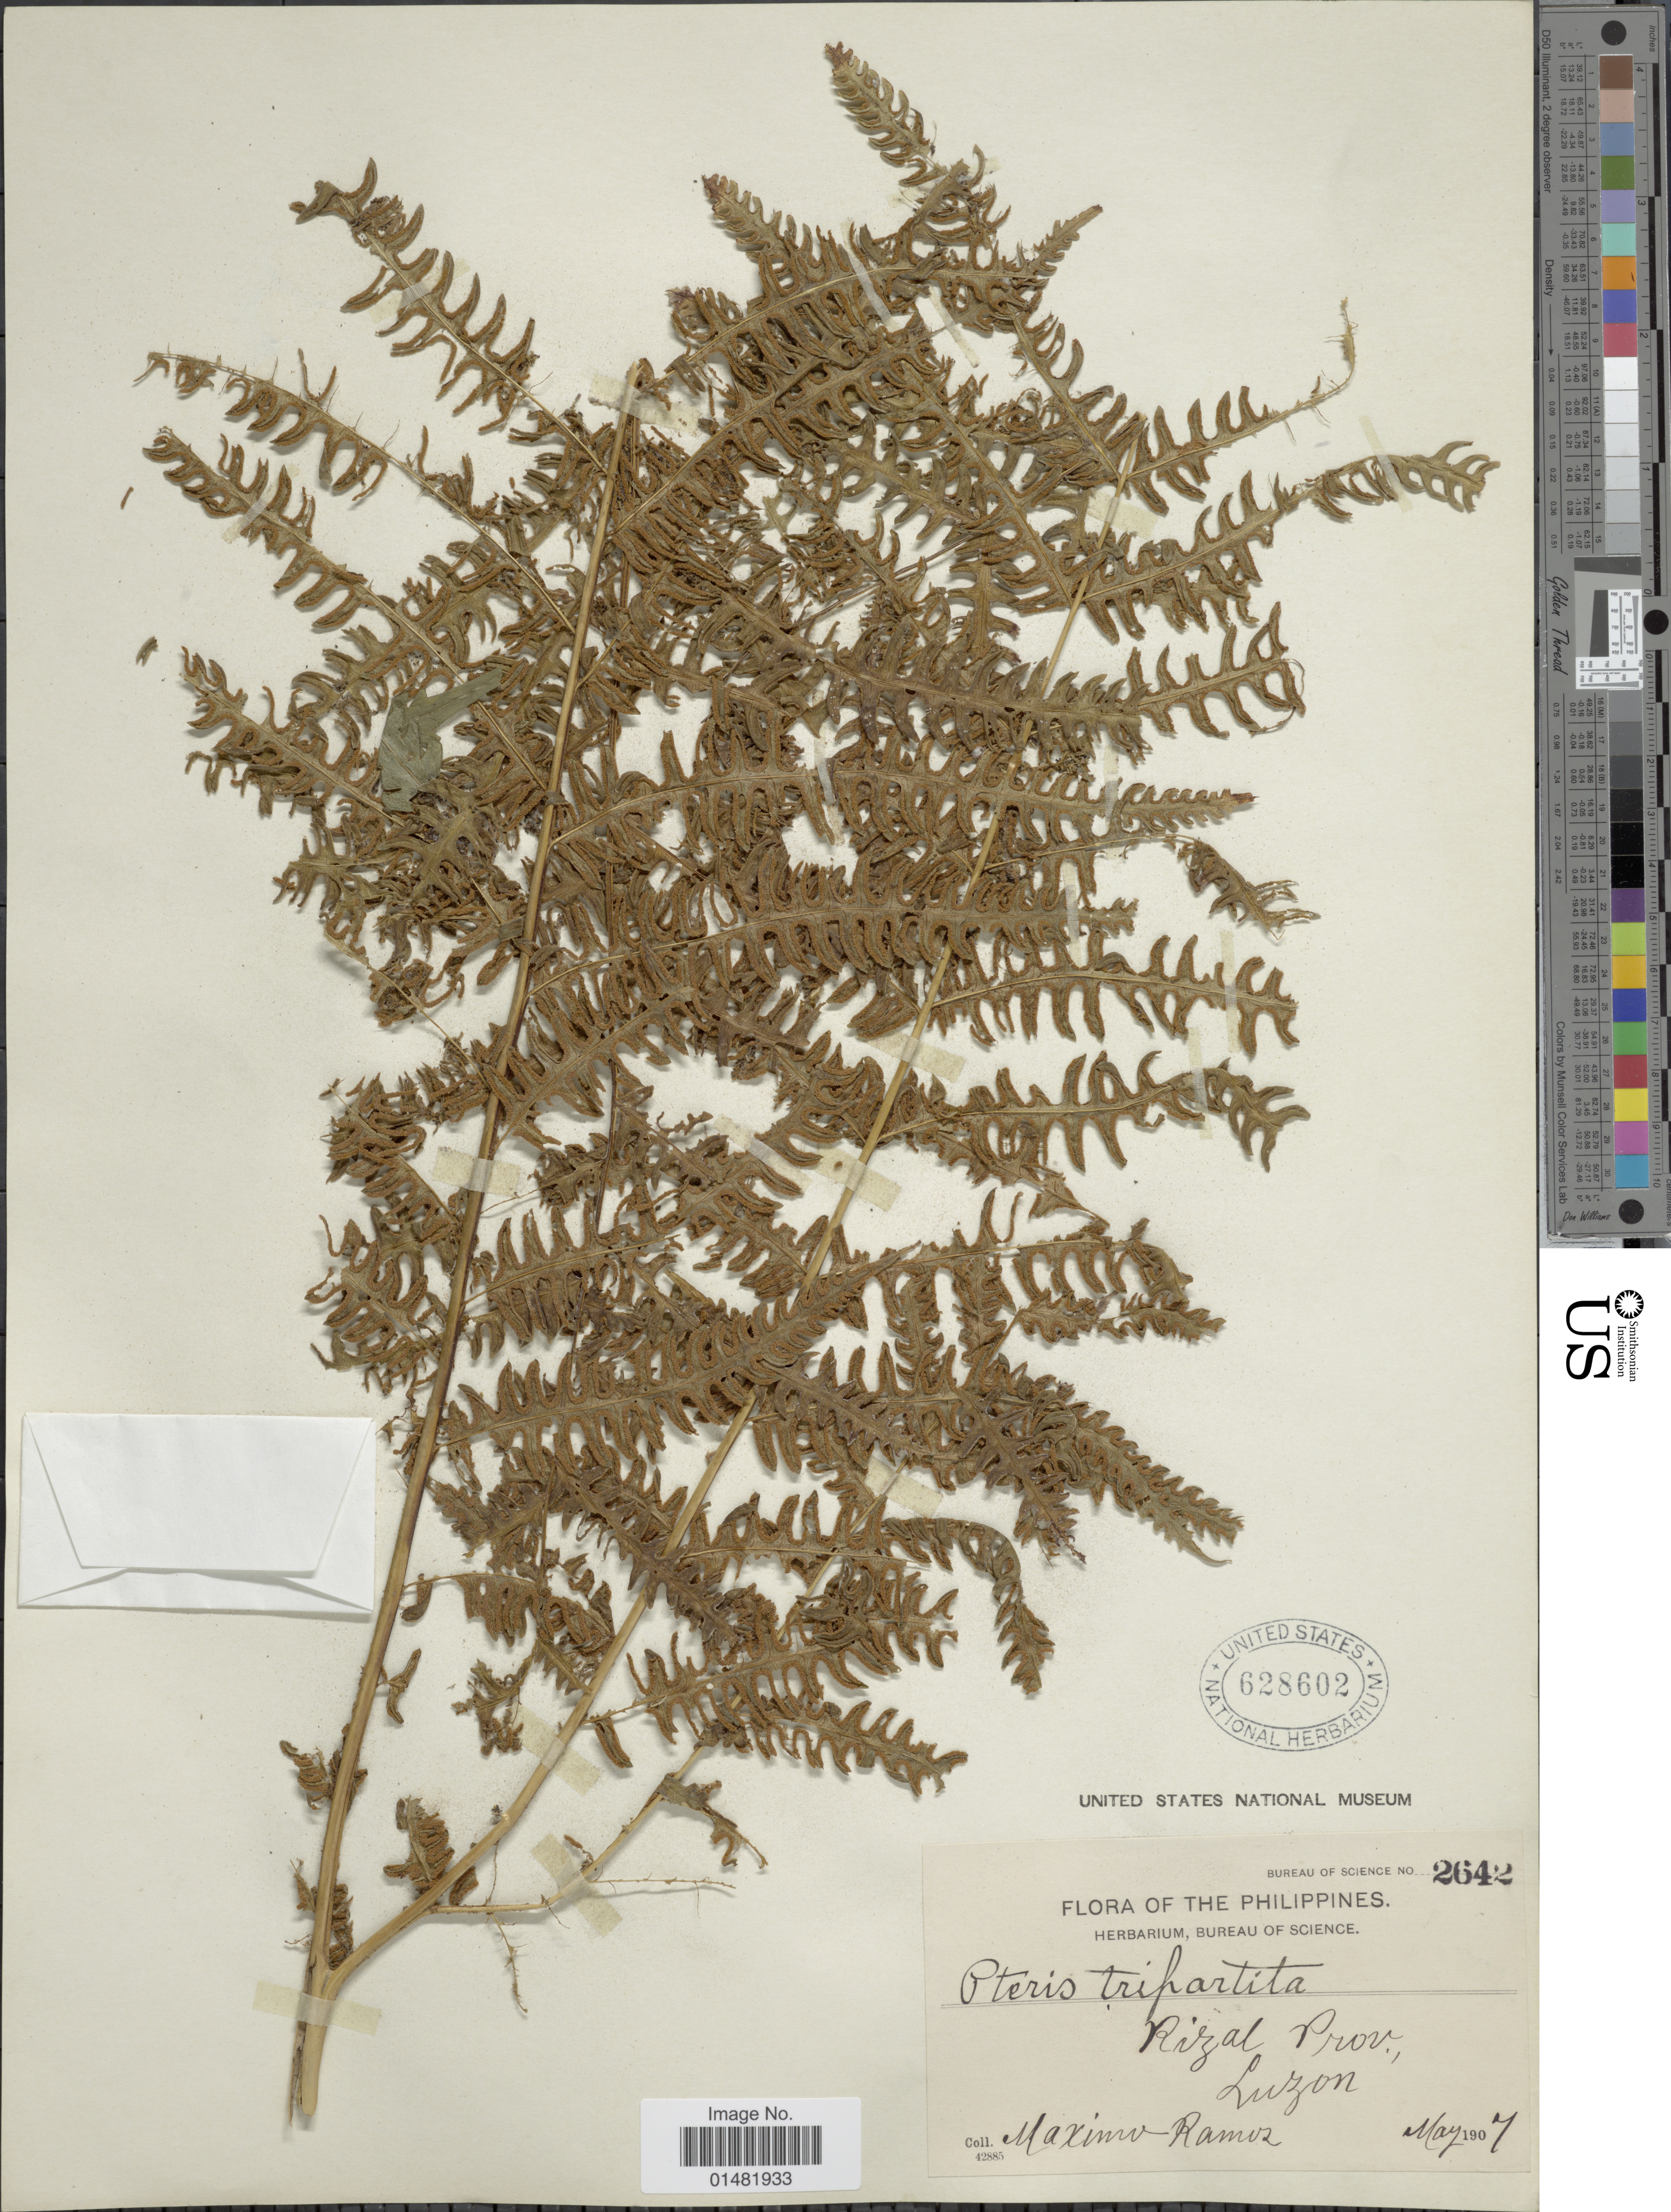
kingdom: Plantae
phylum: Tracheophyta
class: Polypodiopsida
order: Polypodiales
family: Pteridaceae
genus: Pteris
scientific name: Pteris tripartita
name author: Sw.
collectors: M. Ramos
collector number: Bureau of Science 2642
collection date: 1907-05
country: Philippines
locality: Rizal Prov., Luzon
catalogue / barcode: US 628602